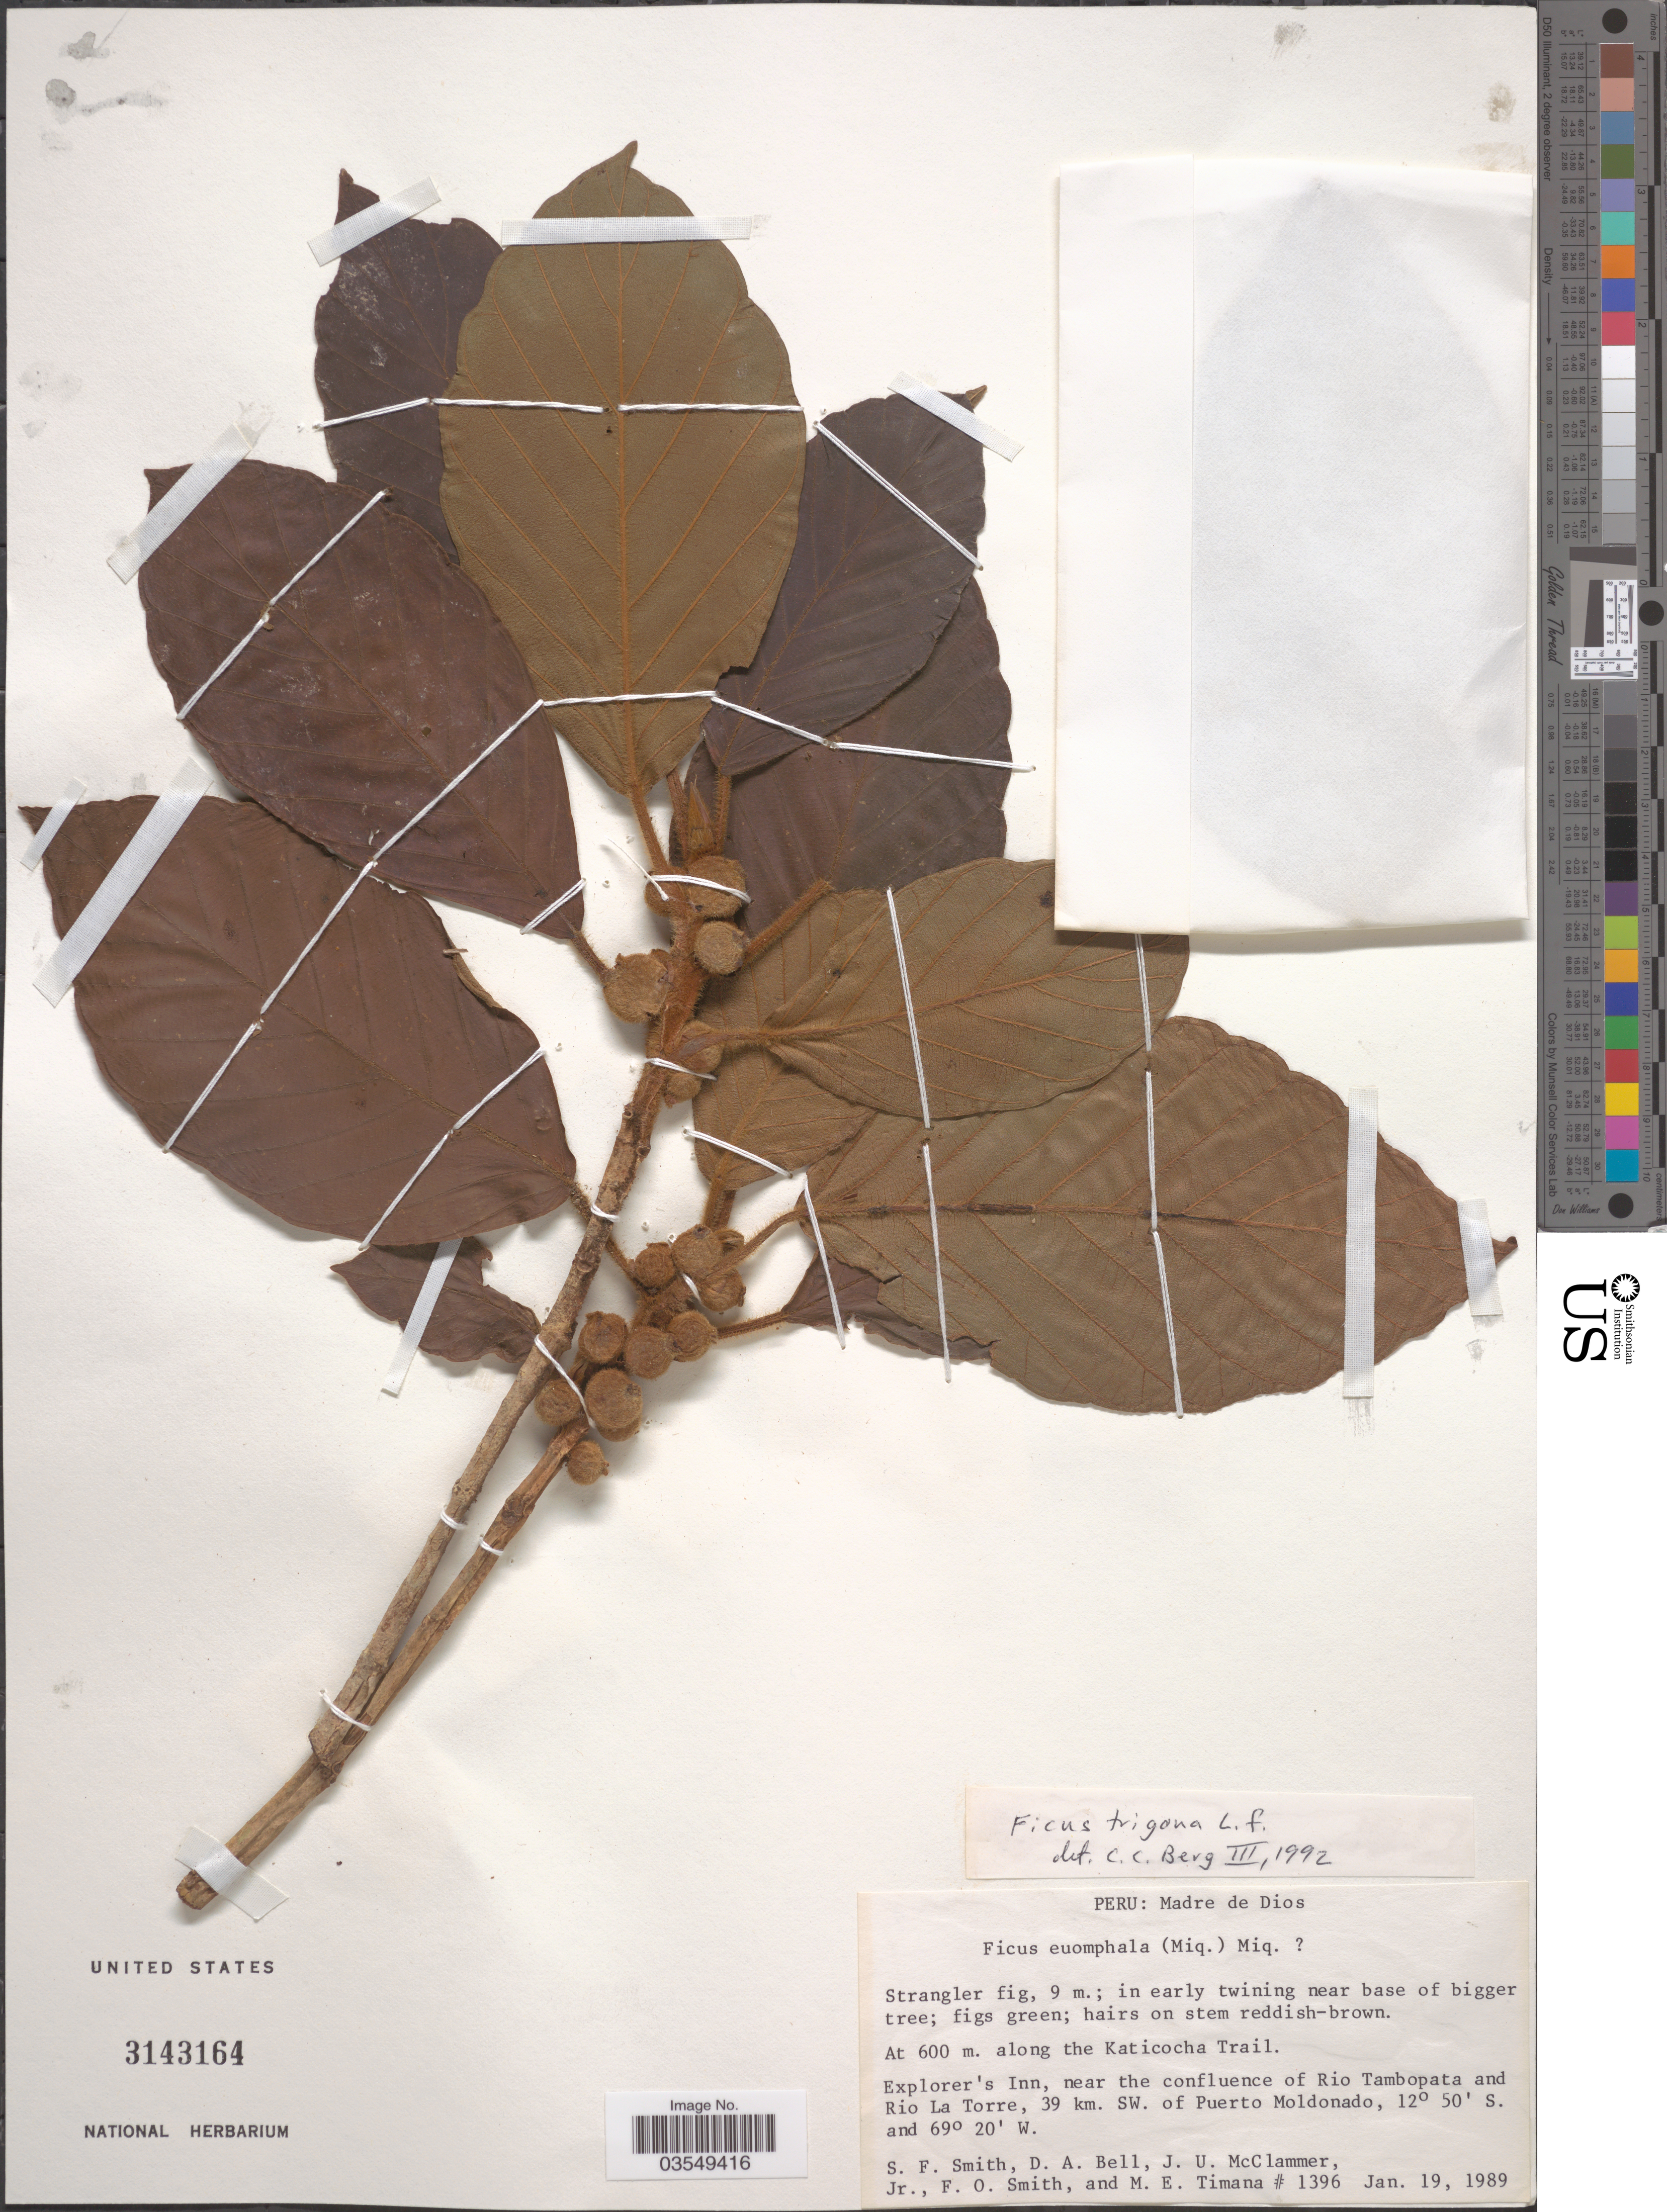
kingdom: Plantae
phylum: Tracheophyta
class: Magnoliopsida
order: Rosales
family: Moraceae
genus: Ficus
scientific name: Ficus trigona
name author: L. f.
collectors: S.F. Smith, D. A. Bell, J. McClammer Jr. & F. Smith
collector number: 1396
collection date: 1989-01-19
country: Peru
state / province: Madre de Dios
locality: Along the Katicocha Trail. Explorer's Inn, near the confluence of Rio Tambopata and Rio La Torra, 39 km. SW. of Puerto Moldonado.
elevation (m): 600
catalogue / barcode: US 3143164